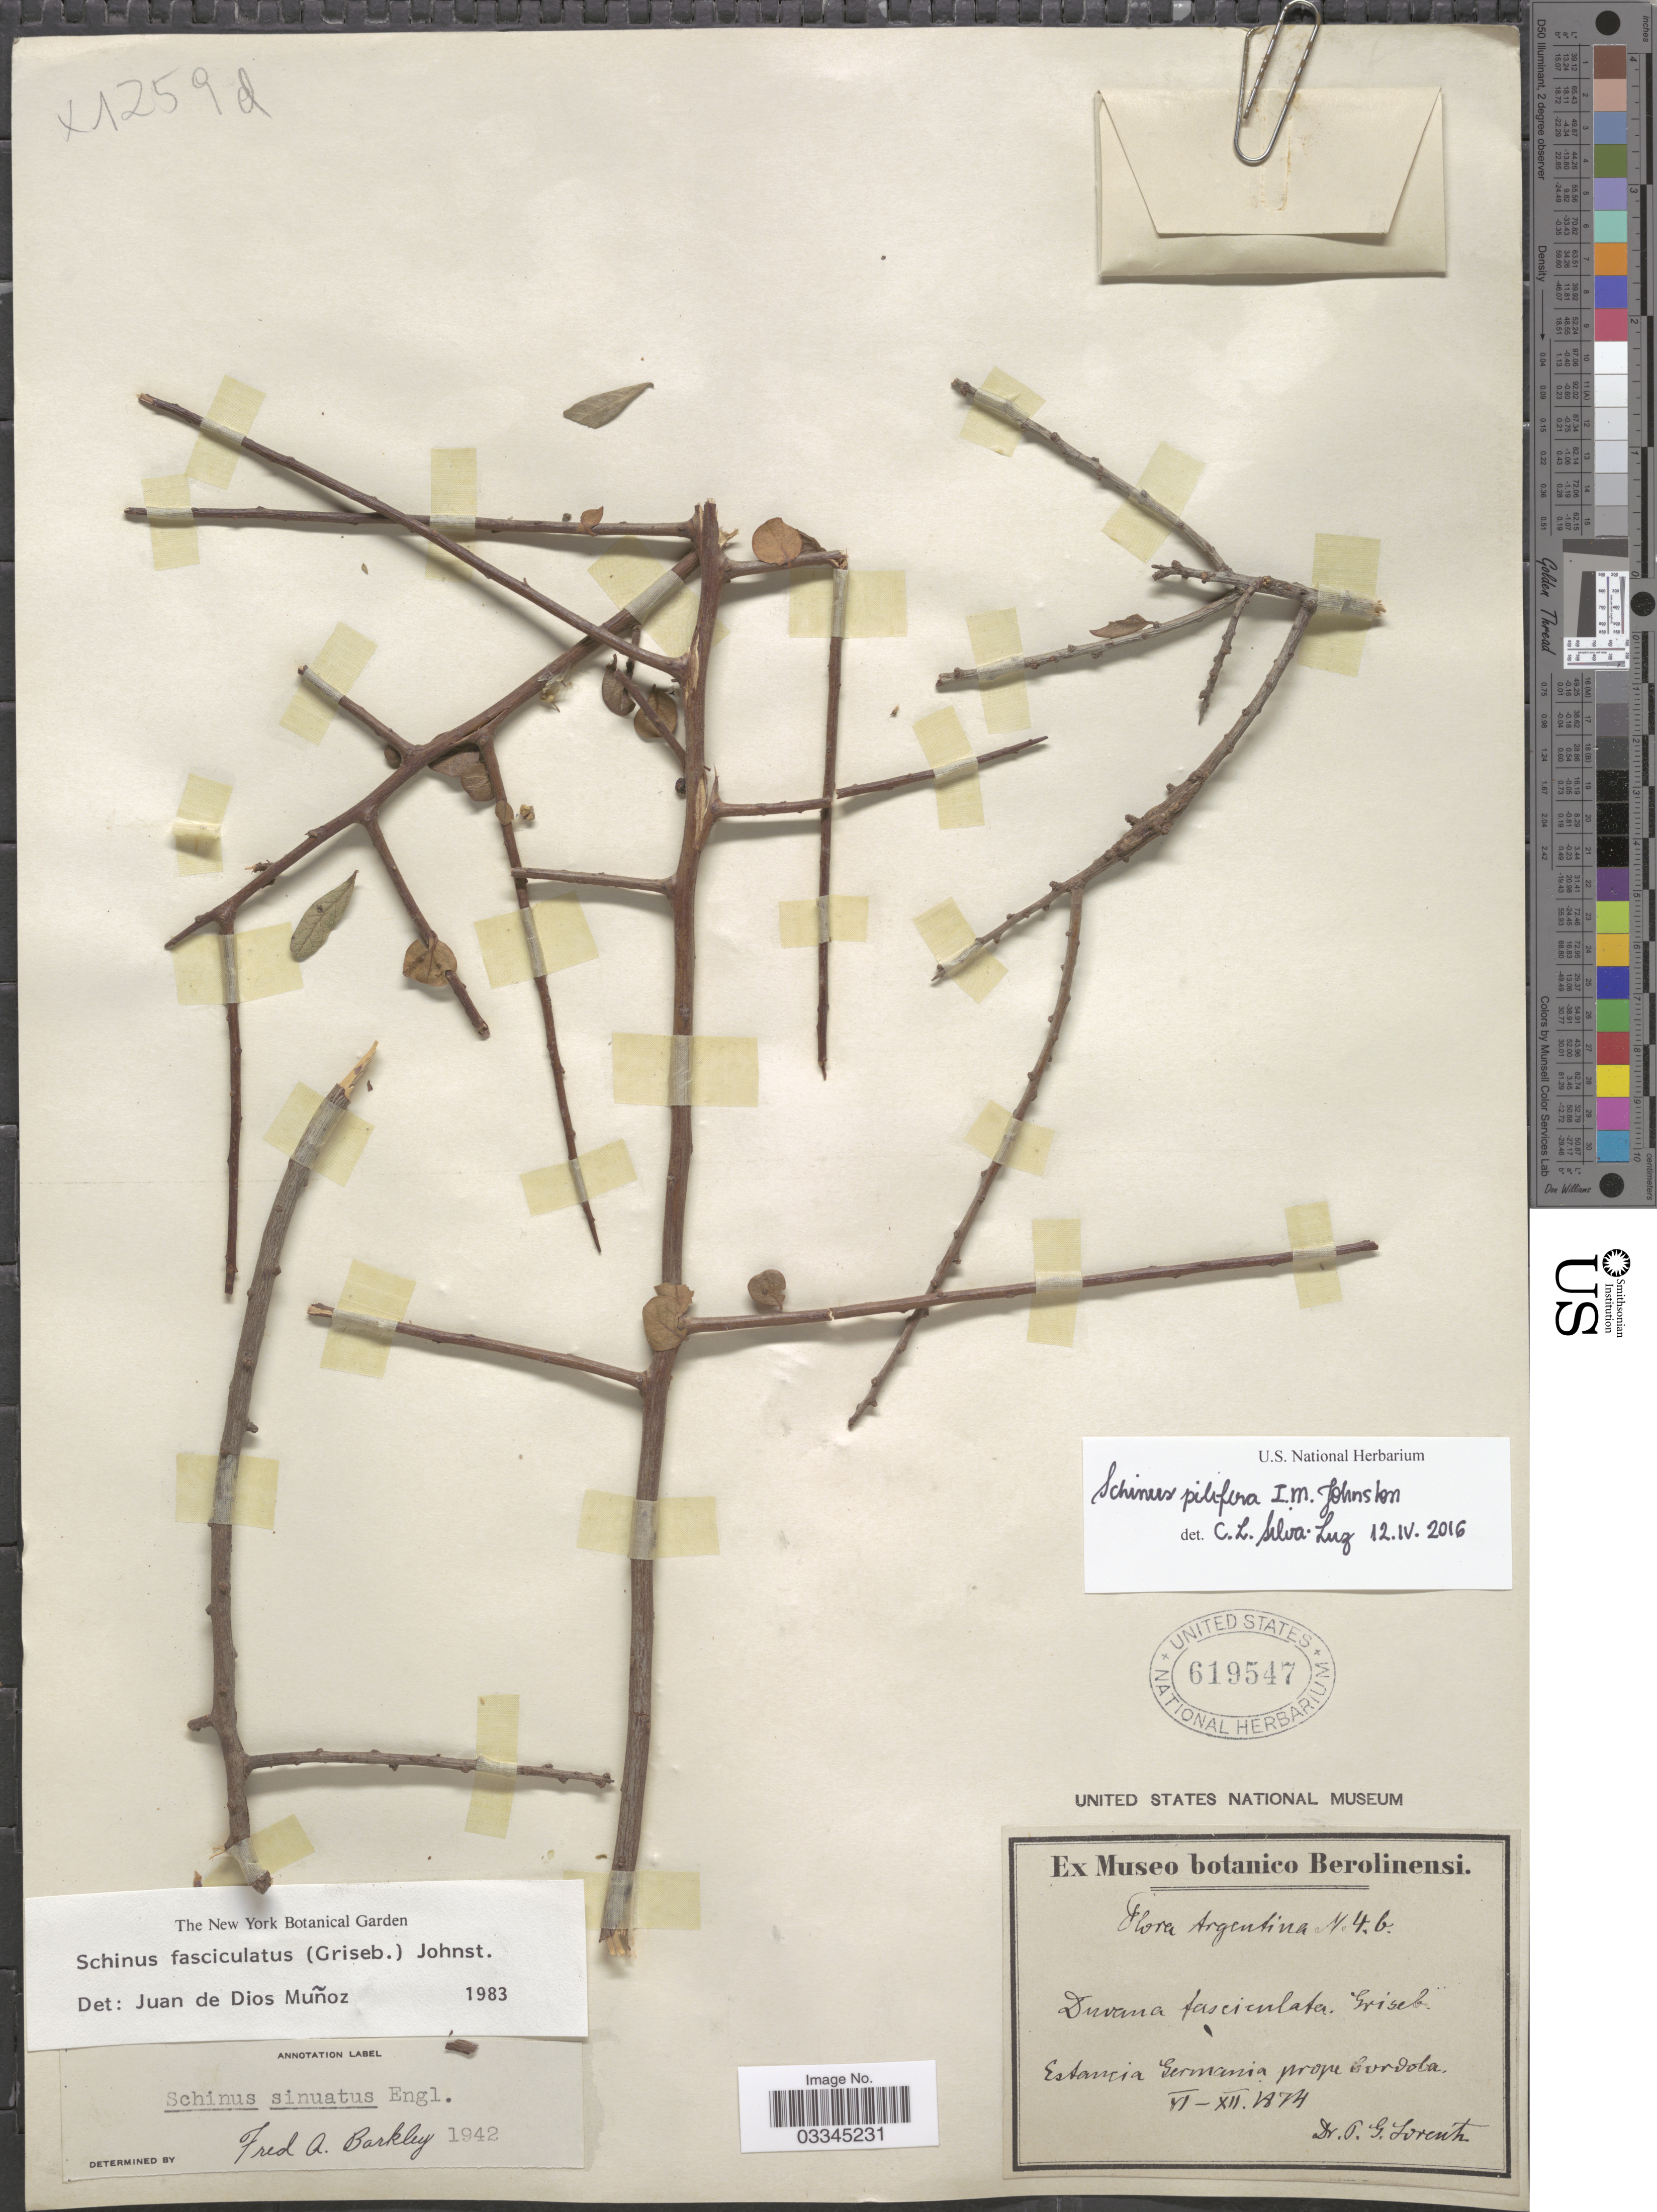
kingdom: Plantae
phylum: Tracheophyta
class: Magnoliopsida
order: Sapindales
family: Anacardiaceae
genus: Schinus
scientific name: Schinus pilifera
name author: I.M. Johnst.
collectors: P. G. Lorentz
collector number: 4b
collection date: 1874-06/1874-12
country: Argentina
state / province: Cordoba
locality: Estancia Germania prope Cordoba.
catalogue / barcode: US 619547